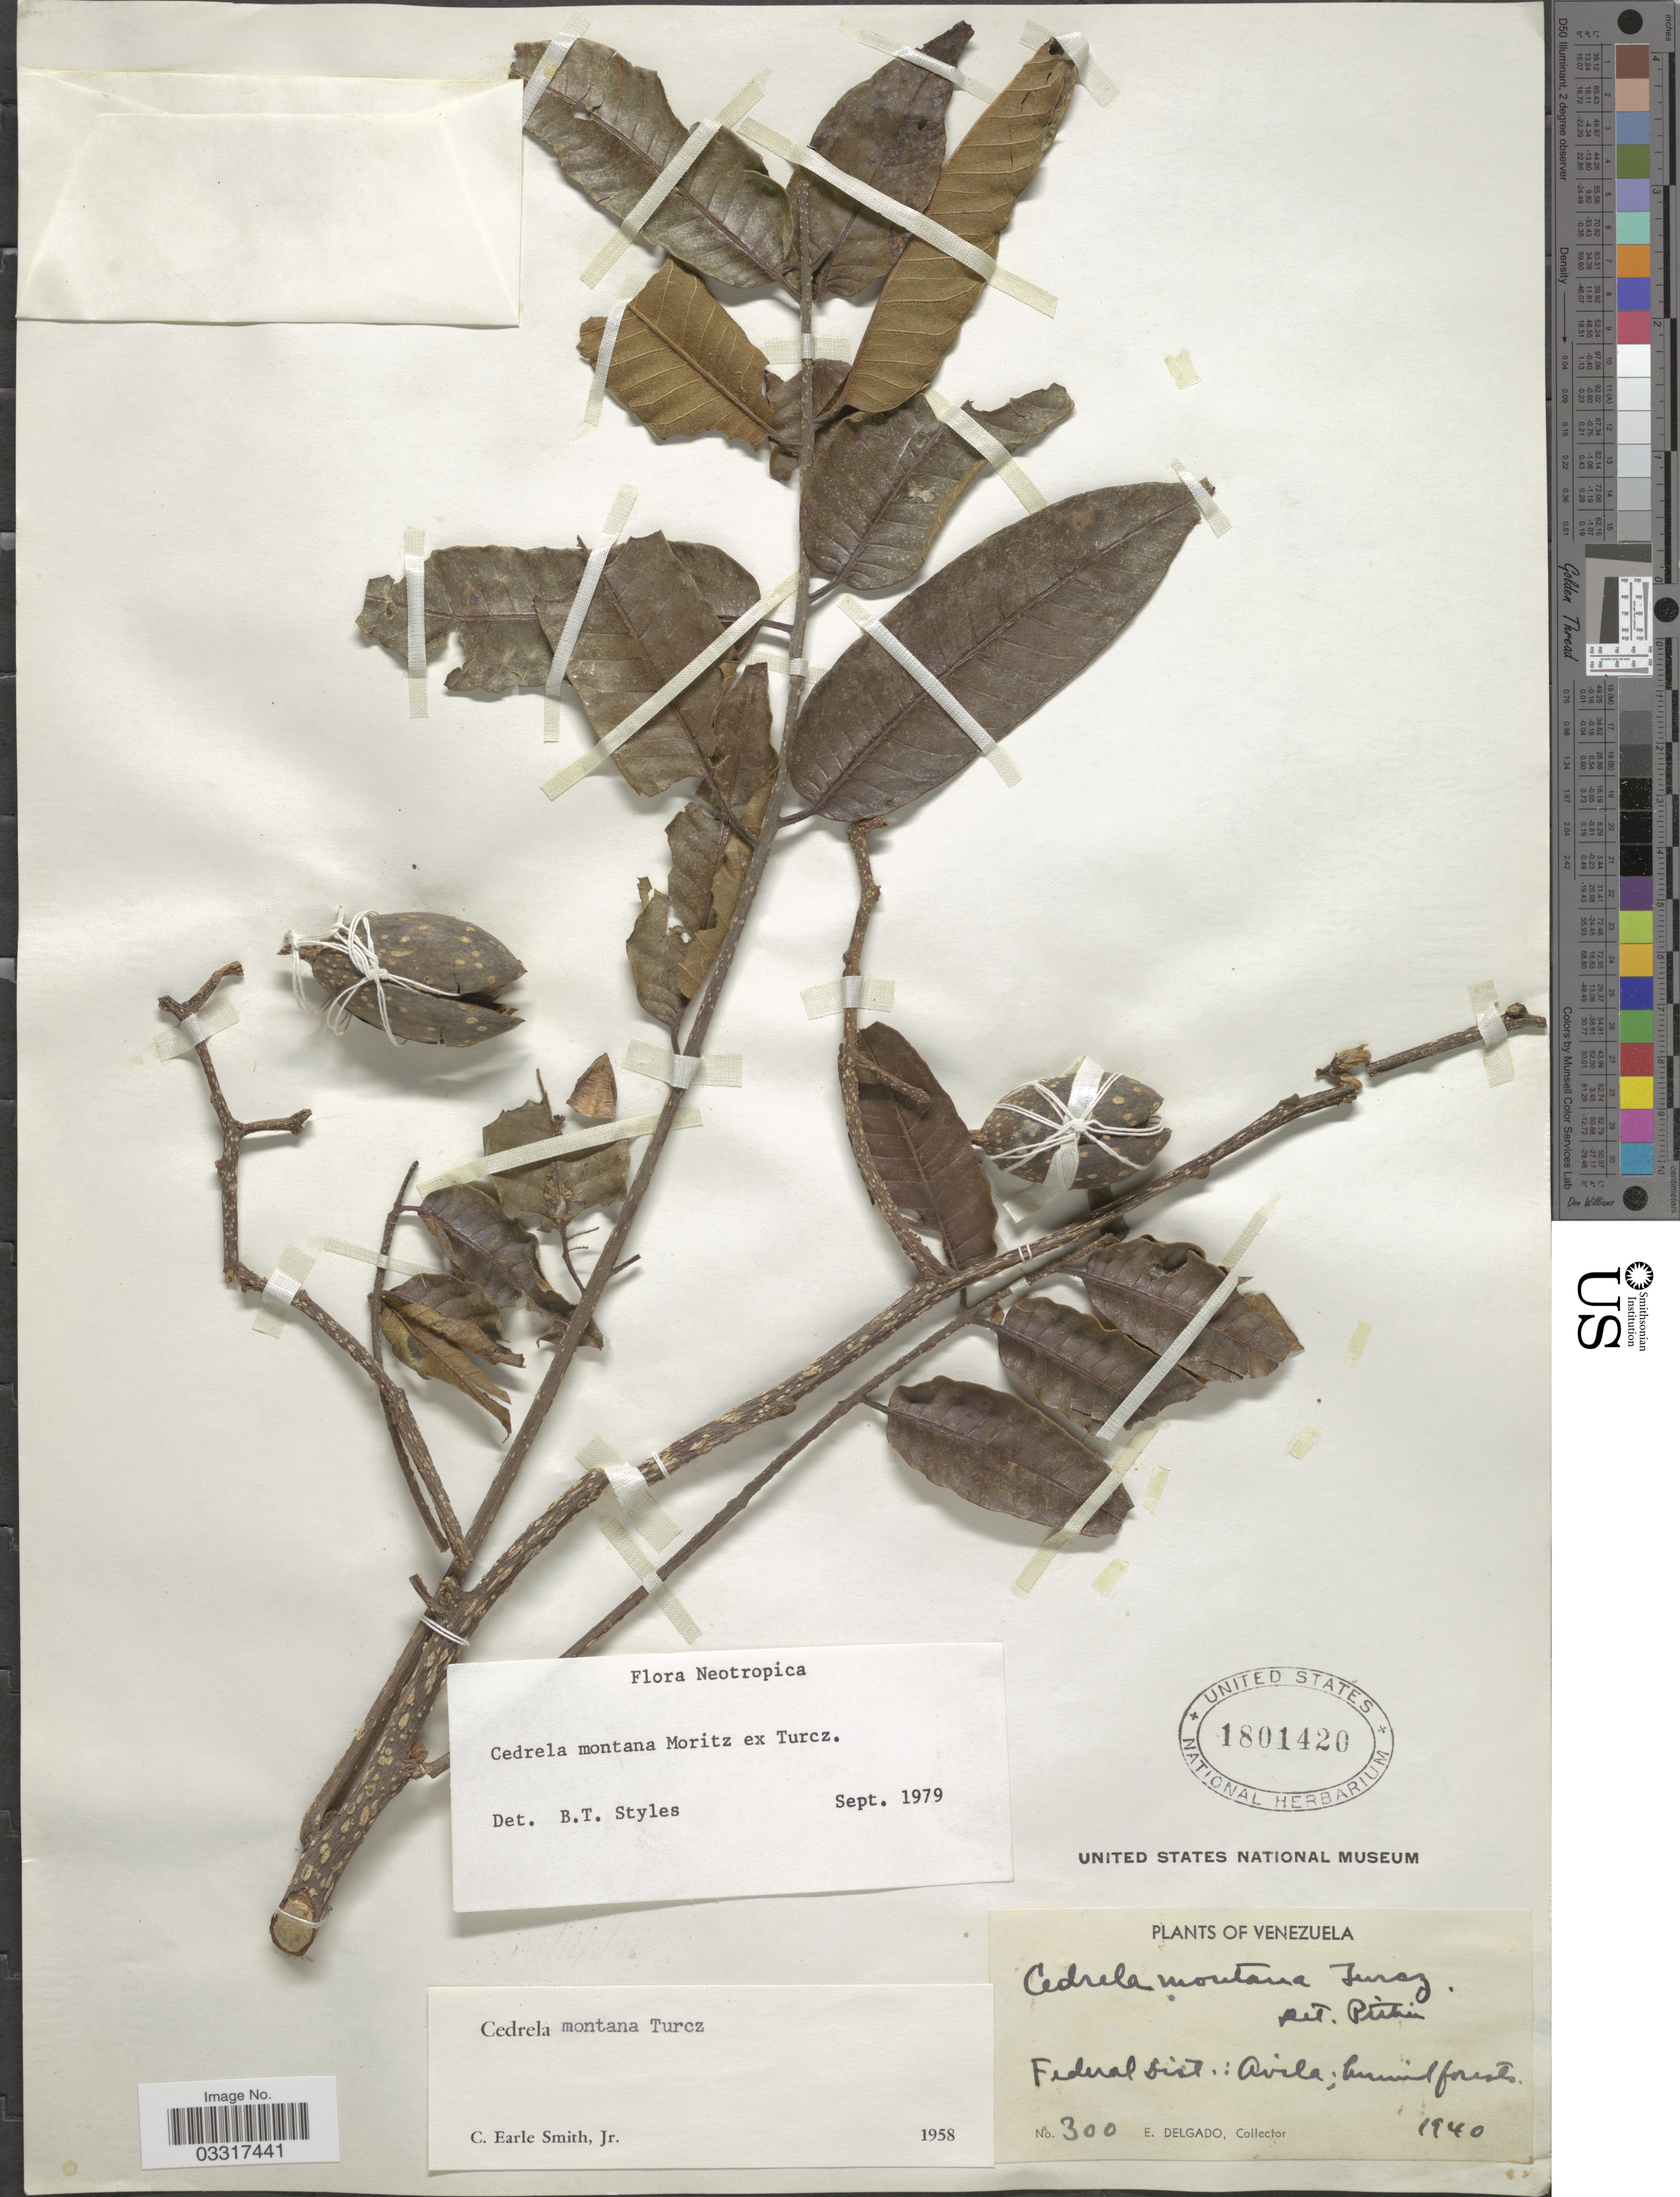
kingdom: Plantae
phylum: Tracheophyta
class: Magnoliopsida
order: Sapindales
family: Meliaceae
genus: Cedrela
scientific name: Cedrela montana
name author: Moritz ex Turcz.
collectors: E. Delgado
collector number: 300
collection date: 1940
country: Venezuela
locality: Federal Dist.: Avila.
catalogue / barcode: US 1801420